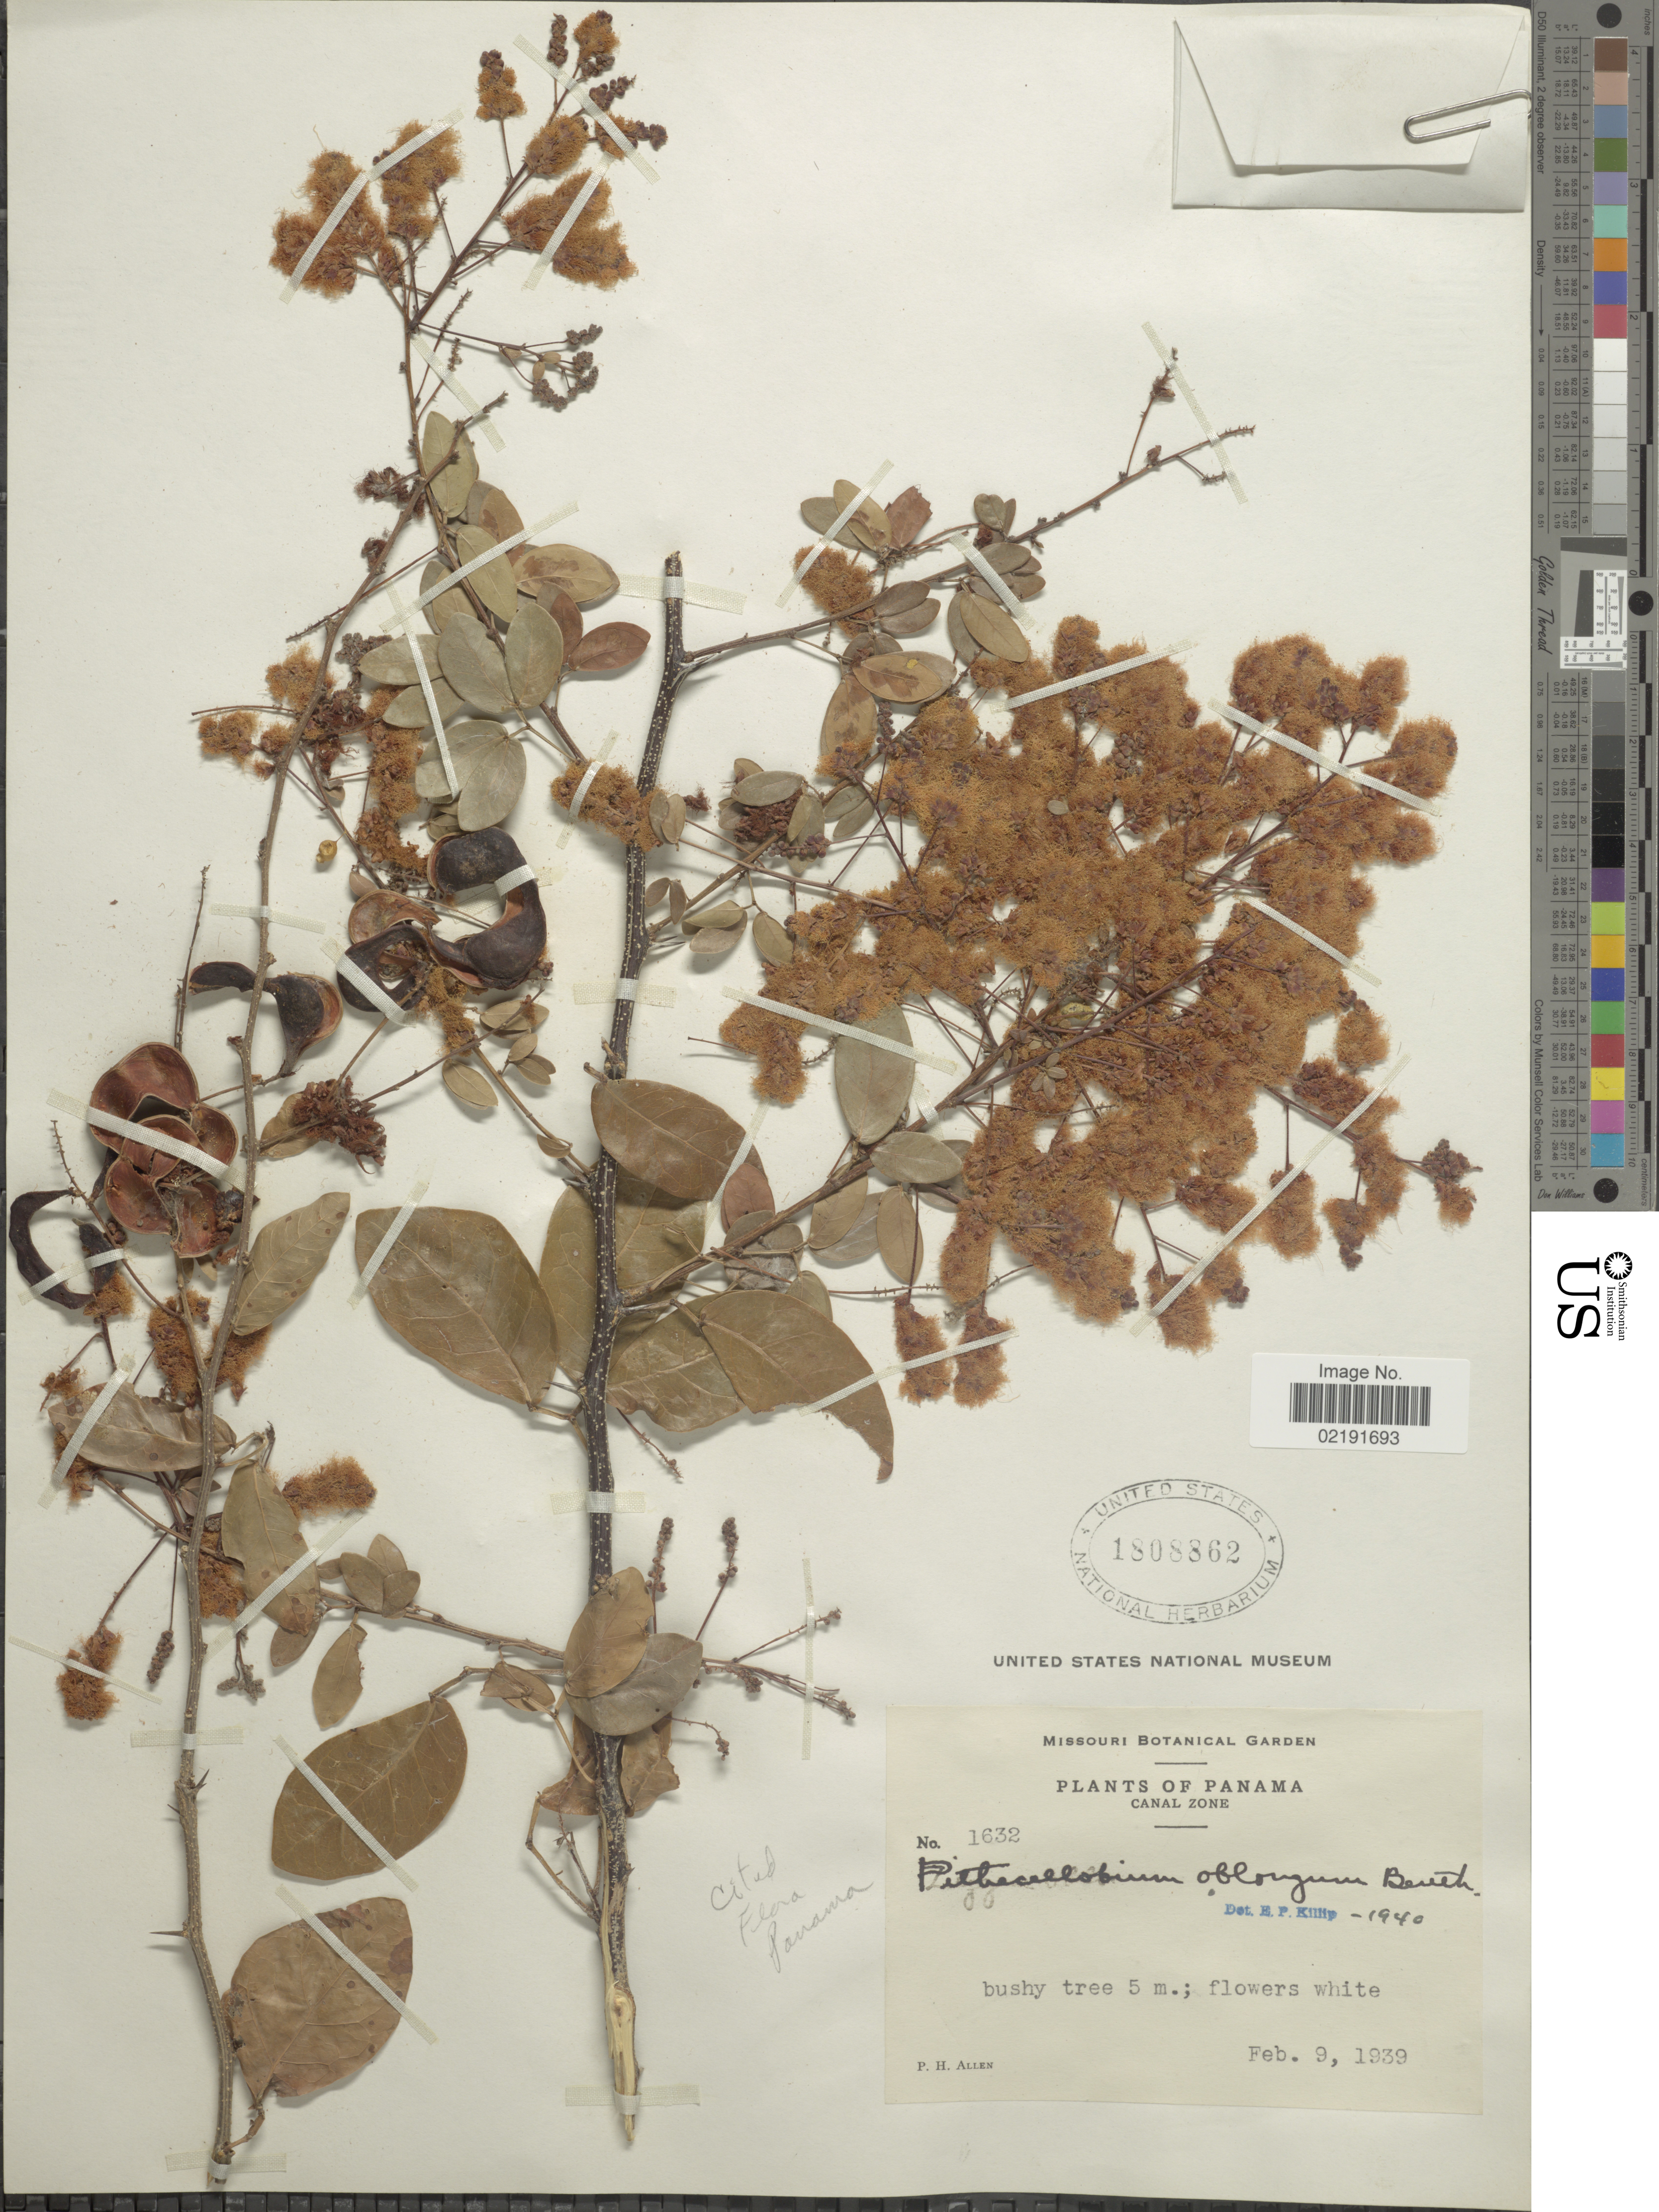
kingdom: Plantae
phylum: Tracheophyta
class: Magnoliopsida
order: Fabales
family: Fabaceae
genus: Pithecellobium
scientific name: Pithecellobium oblongum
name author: Benth.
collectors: P. H. Allen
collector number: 1632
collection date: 1939-02-09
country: Panama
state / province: Colón / Panamá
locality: Canal Zone.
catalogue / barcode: US 1808862